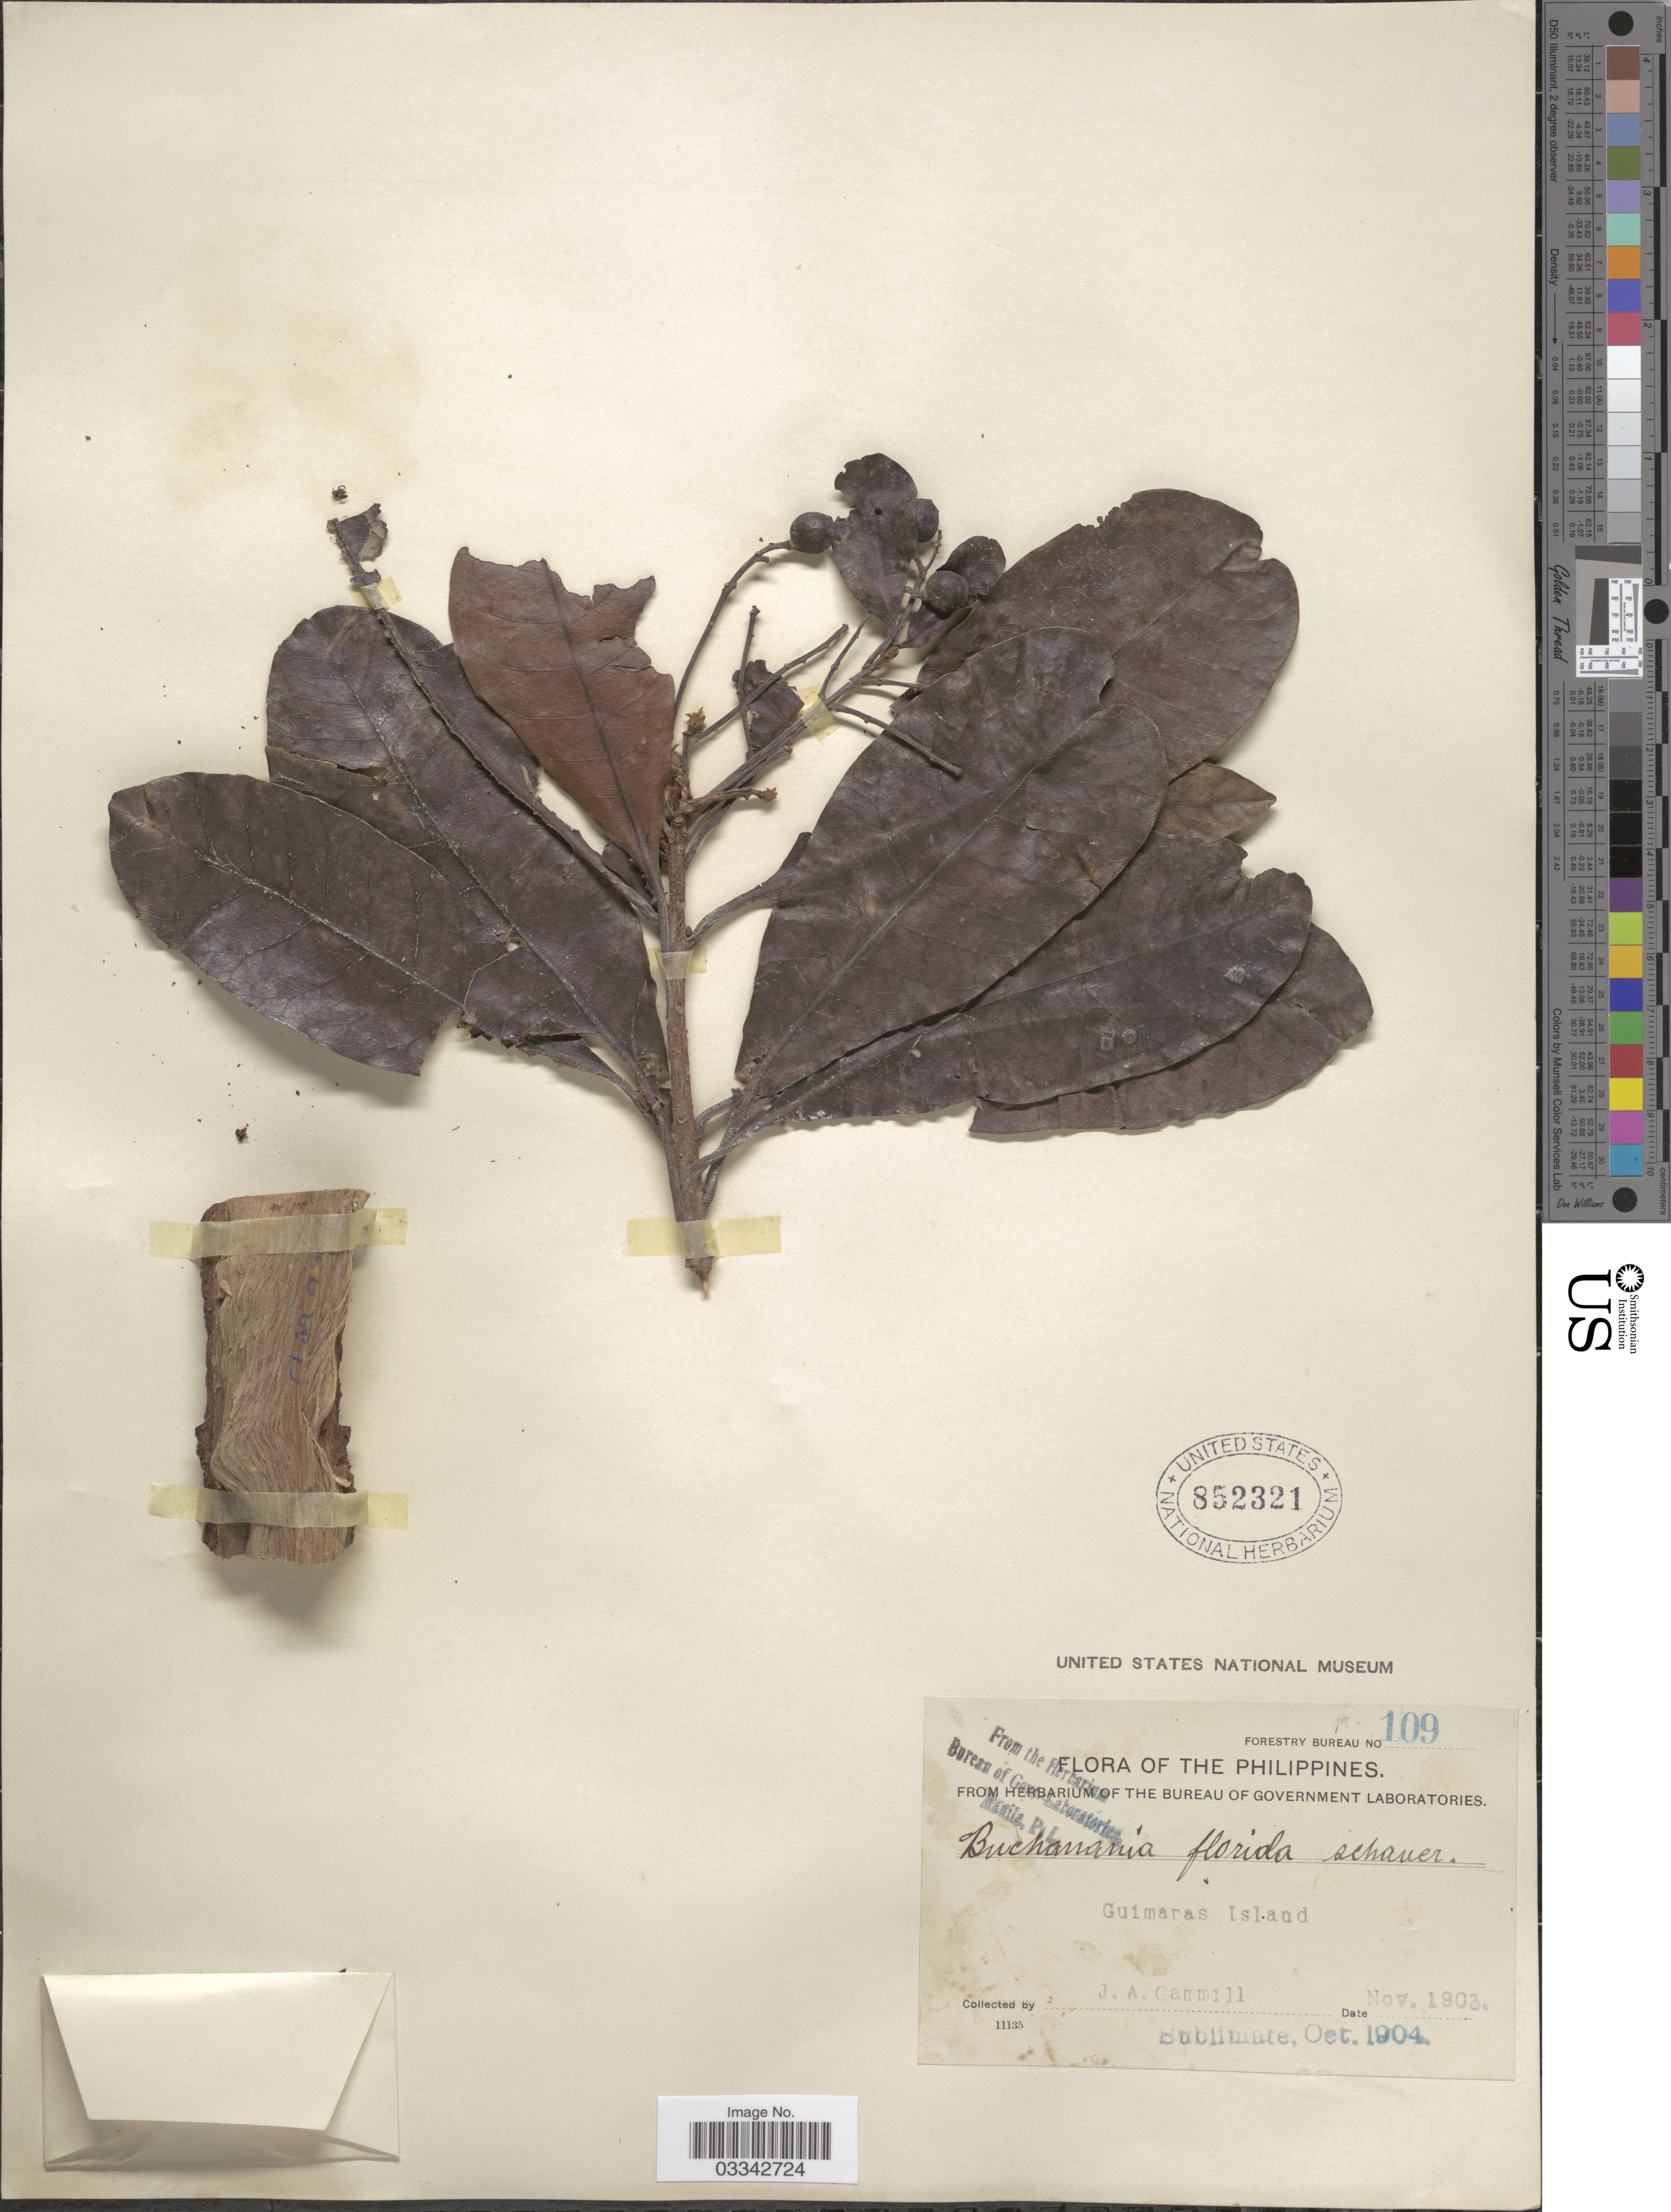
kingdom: Plantae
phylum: Tracheophyta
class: Magnoliopsida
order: Sapindales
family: Anacardiaceae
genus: Buchanania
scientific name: Buchanania arborescens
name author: (Blume) Blume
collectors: J. Gammill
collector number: Forestry Bureau 109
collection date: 1903-11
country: Philippines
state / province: Western Visayas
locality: Guimaras Island.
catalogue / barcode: US 852321